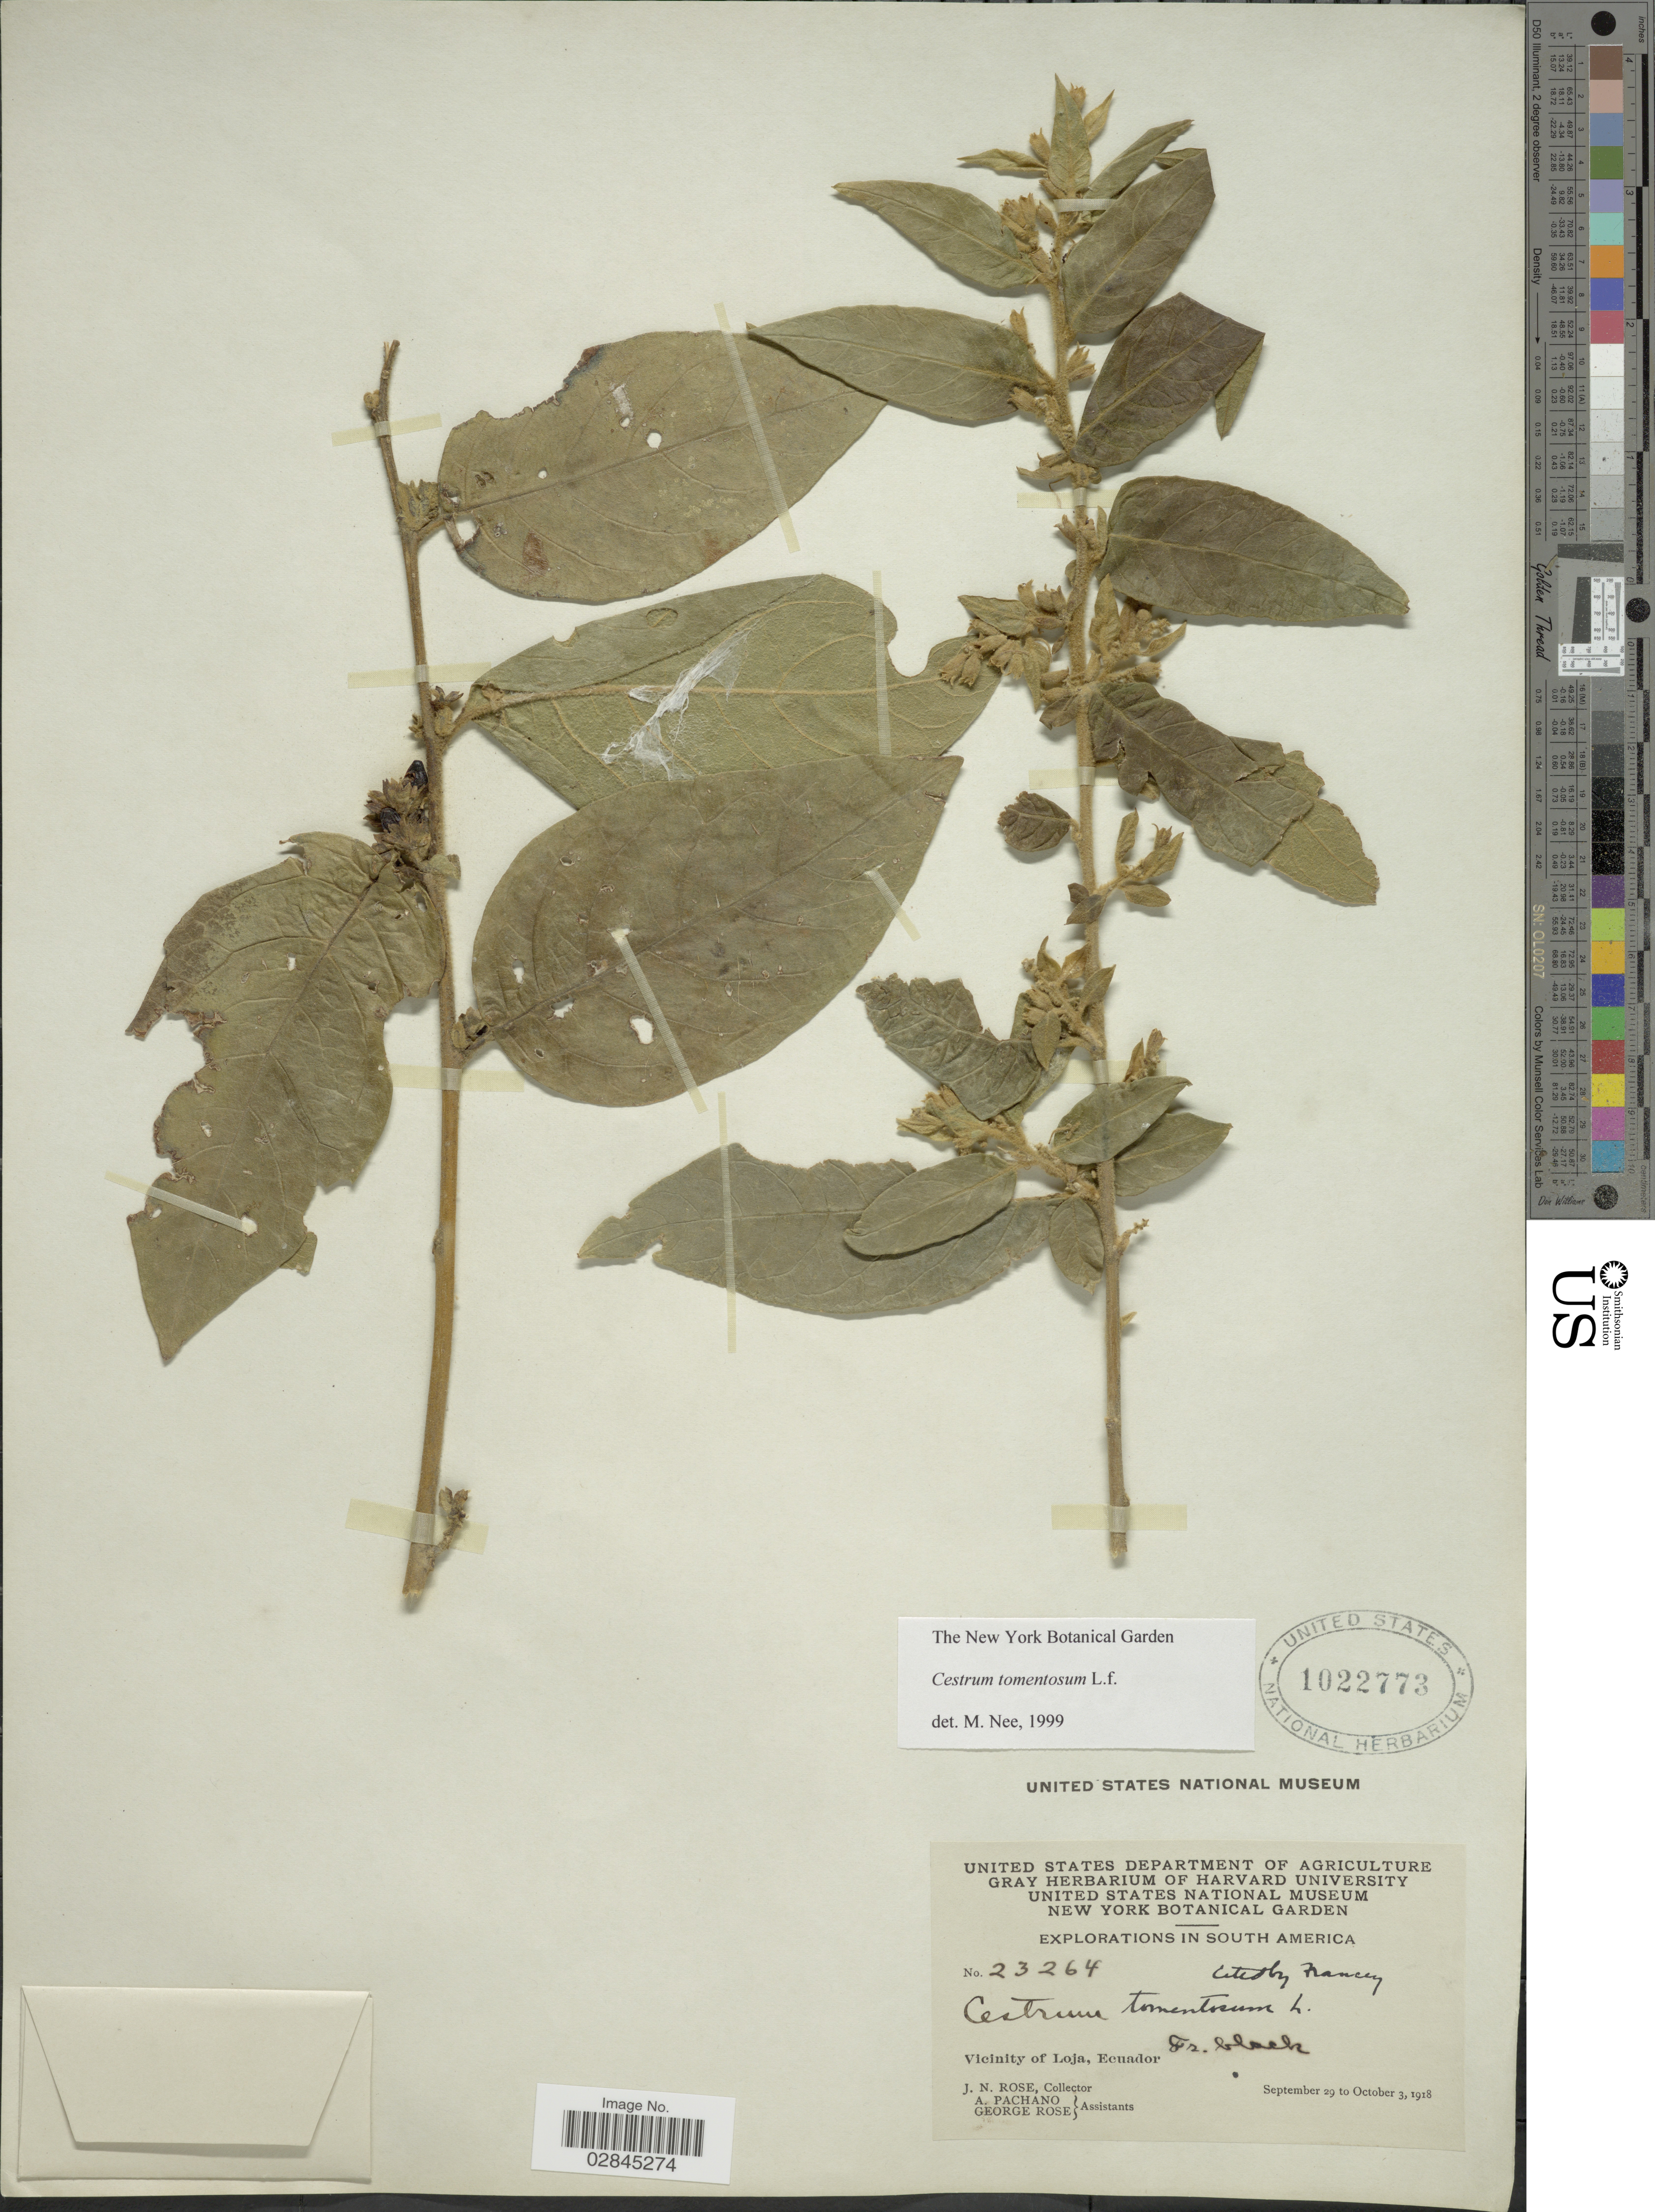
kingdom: Plantae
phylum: Tracheophyta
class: Magnoliopsida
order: Solanales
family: Solanaceae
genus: Cestrum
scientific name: Cestrum tomentosum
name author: L. f.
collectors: J. N. Rose, A. Pachano & G. Rose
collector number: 23264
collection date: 1918-09-29/1918-10-03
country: Ecuador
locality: Vicinity of Loja.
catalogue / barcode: US 1022773